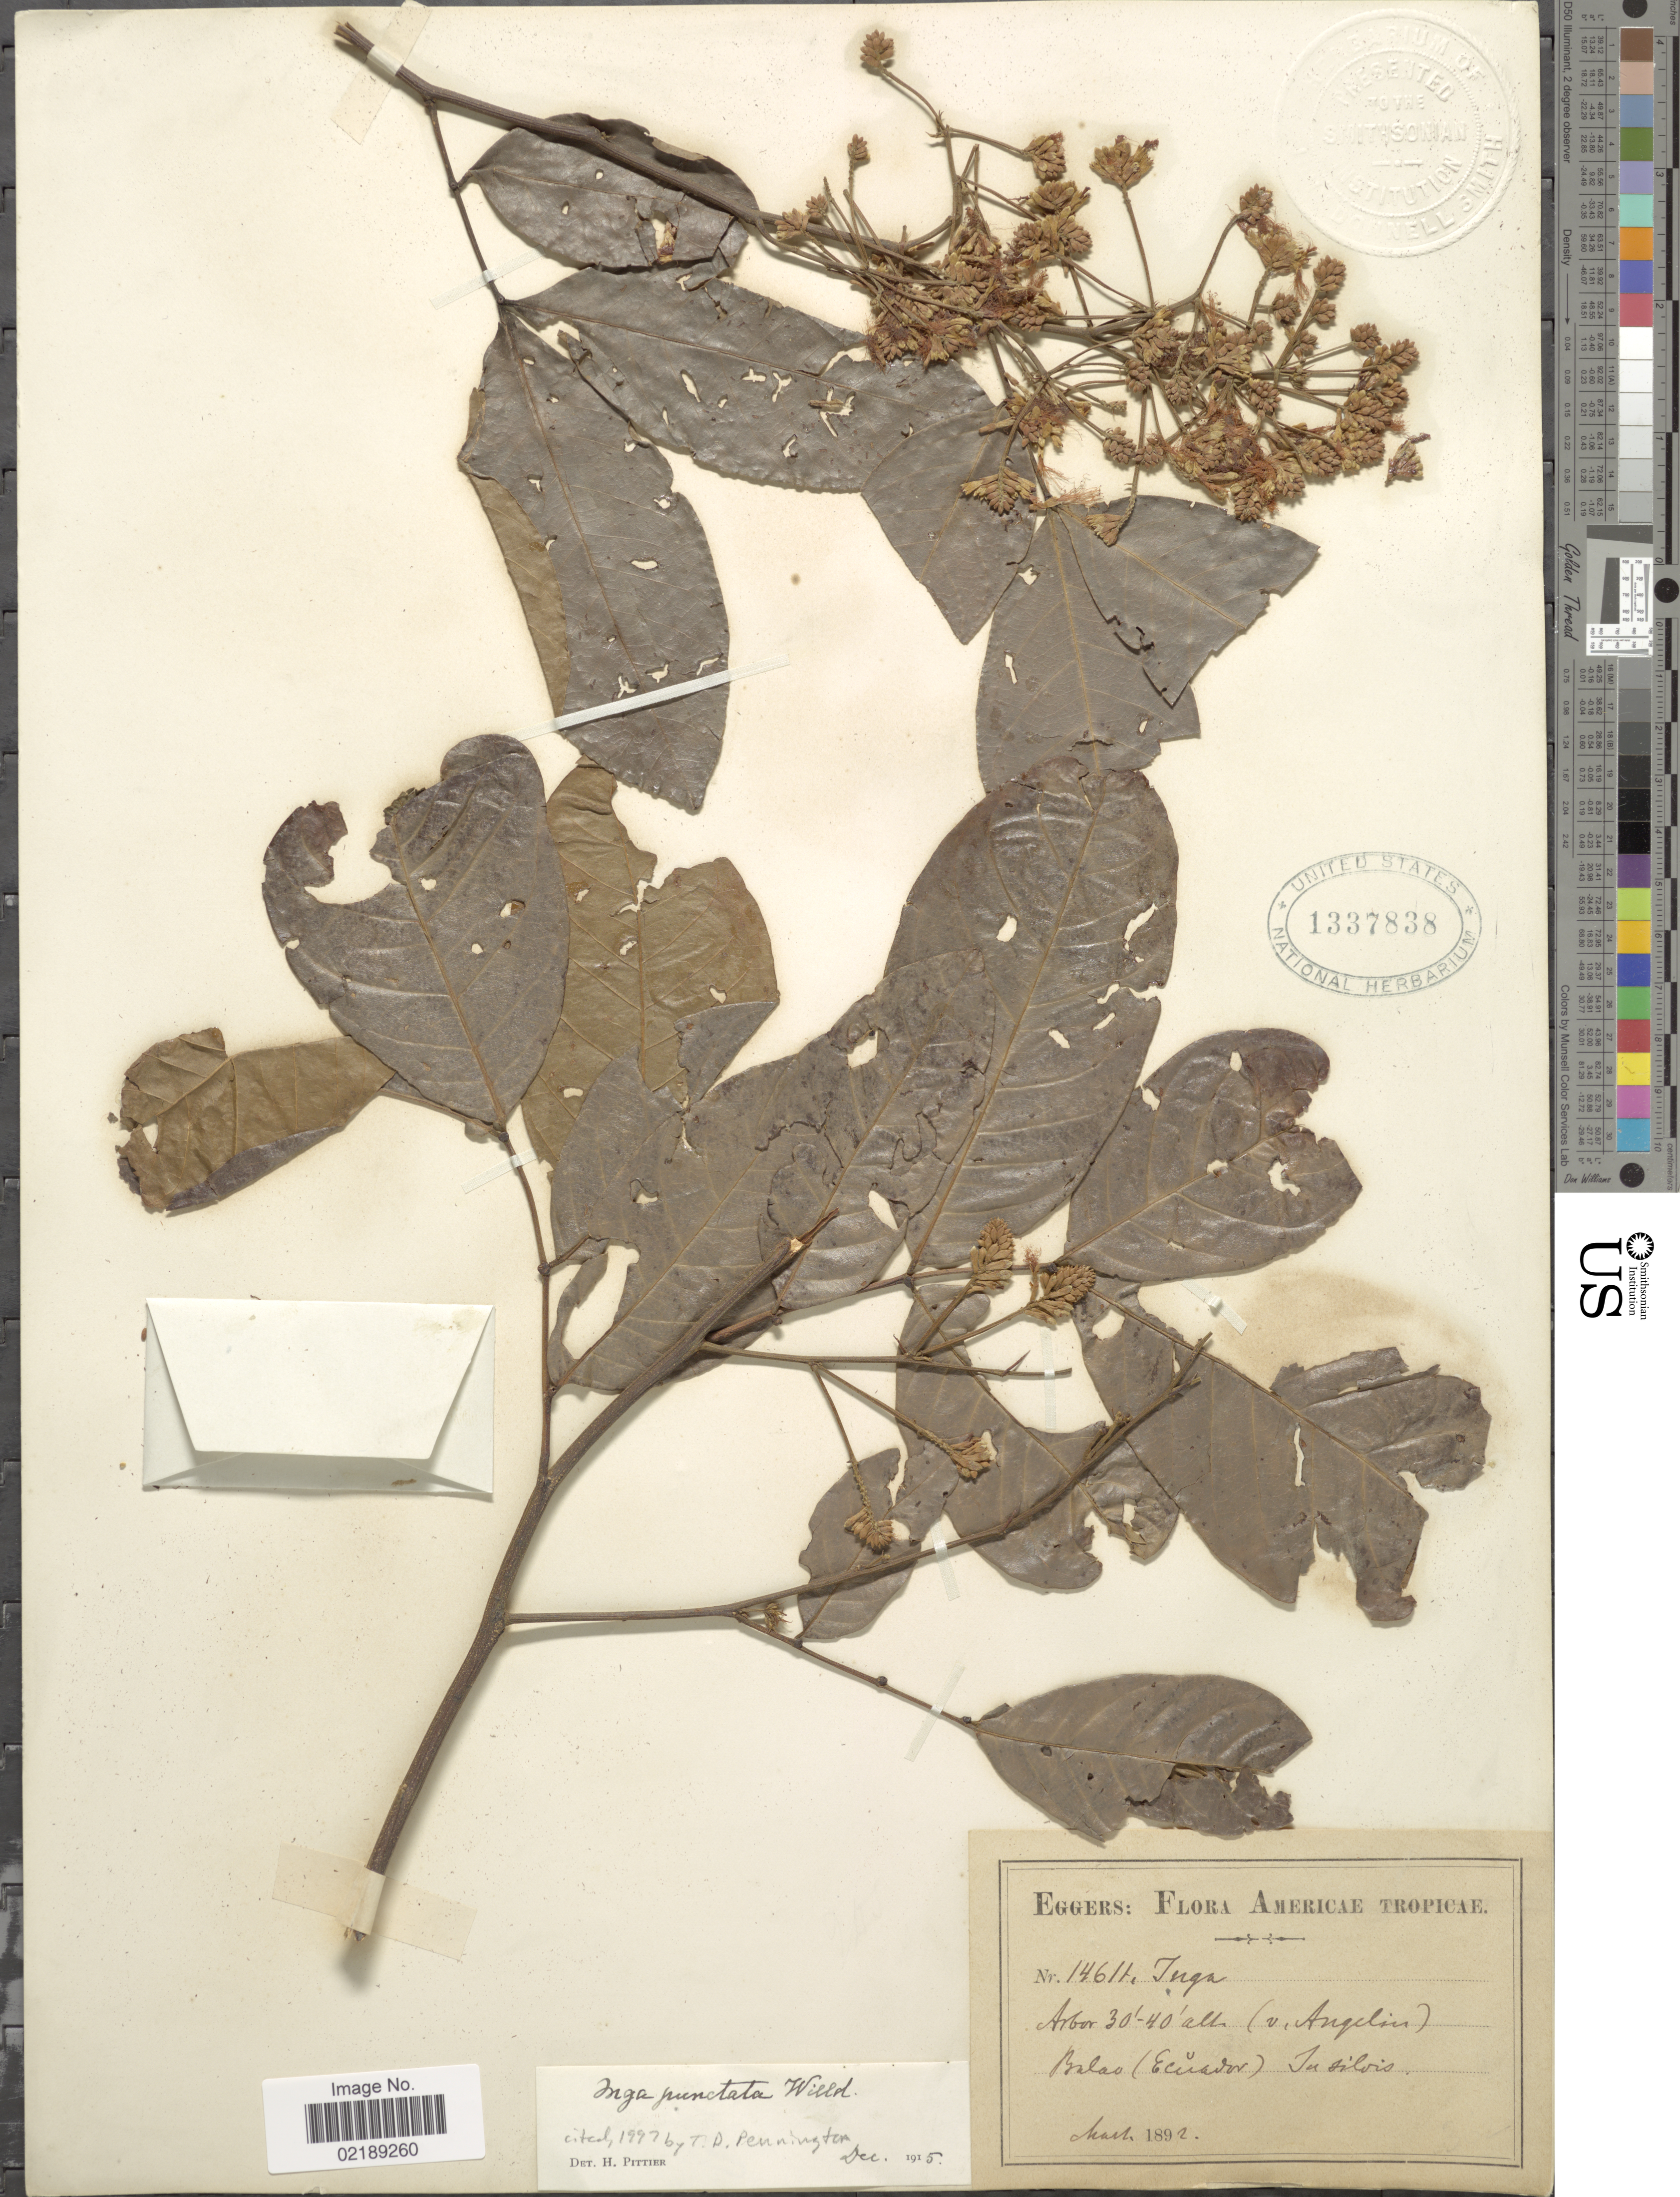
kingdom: Plantae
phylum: Tracheophyta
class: Magnoliopsida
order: Fabales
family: Fabaceae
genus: Inga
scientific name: Inga punctata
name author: Willd.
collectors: -. Eggers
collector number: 14611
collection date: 1892-03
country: Ecuador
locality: Balao. In silvis, Americae tropicae.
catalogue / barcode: US 1337838